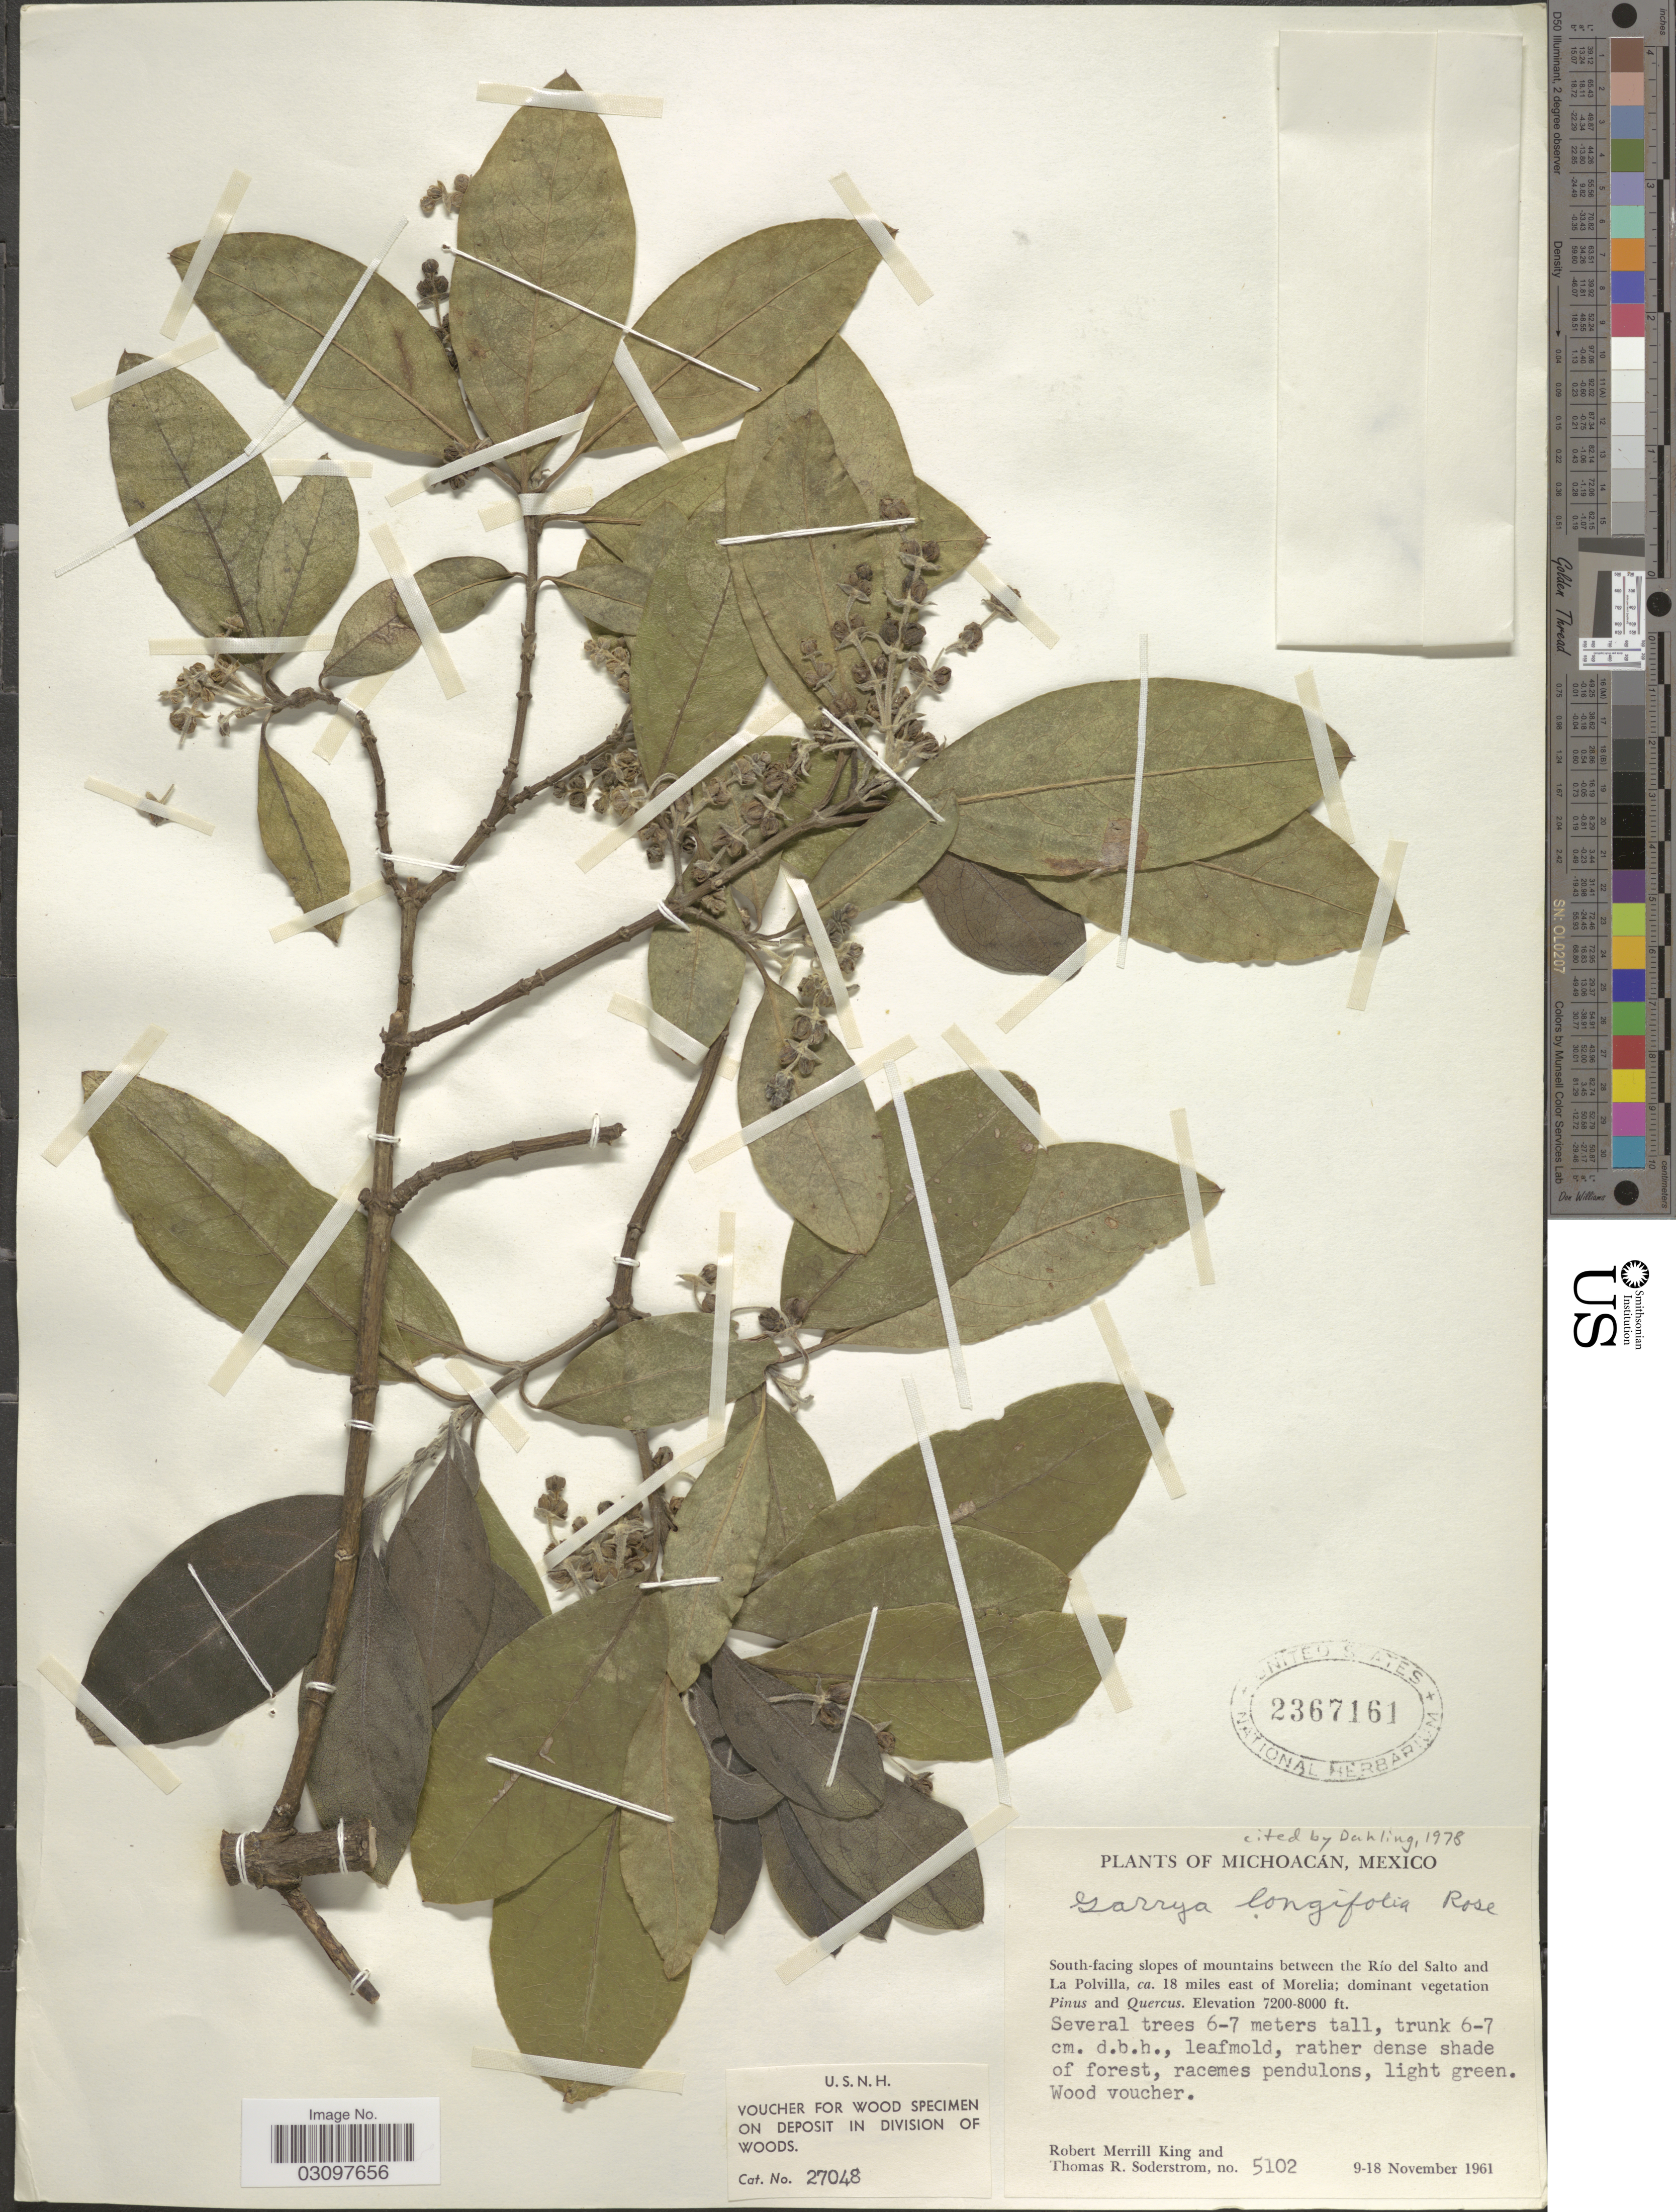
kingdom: Plantae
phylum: Tracheophyta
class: Magnoliopsida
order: Garryales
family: Garryaceae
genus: Garrya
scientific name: Garrya longifolia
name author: Rose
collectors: R. M. King & T. R. Soderstrom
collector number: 5102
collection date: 1961-11-09/1961-11-18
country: Mexico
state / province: Michoacán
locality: South-facing slopes of mountains between the Río del Salto and La Polvilla, ca. 18 miles east of Morelía.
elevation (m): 2195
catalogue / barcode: US 2367161